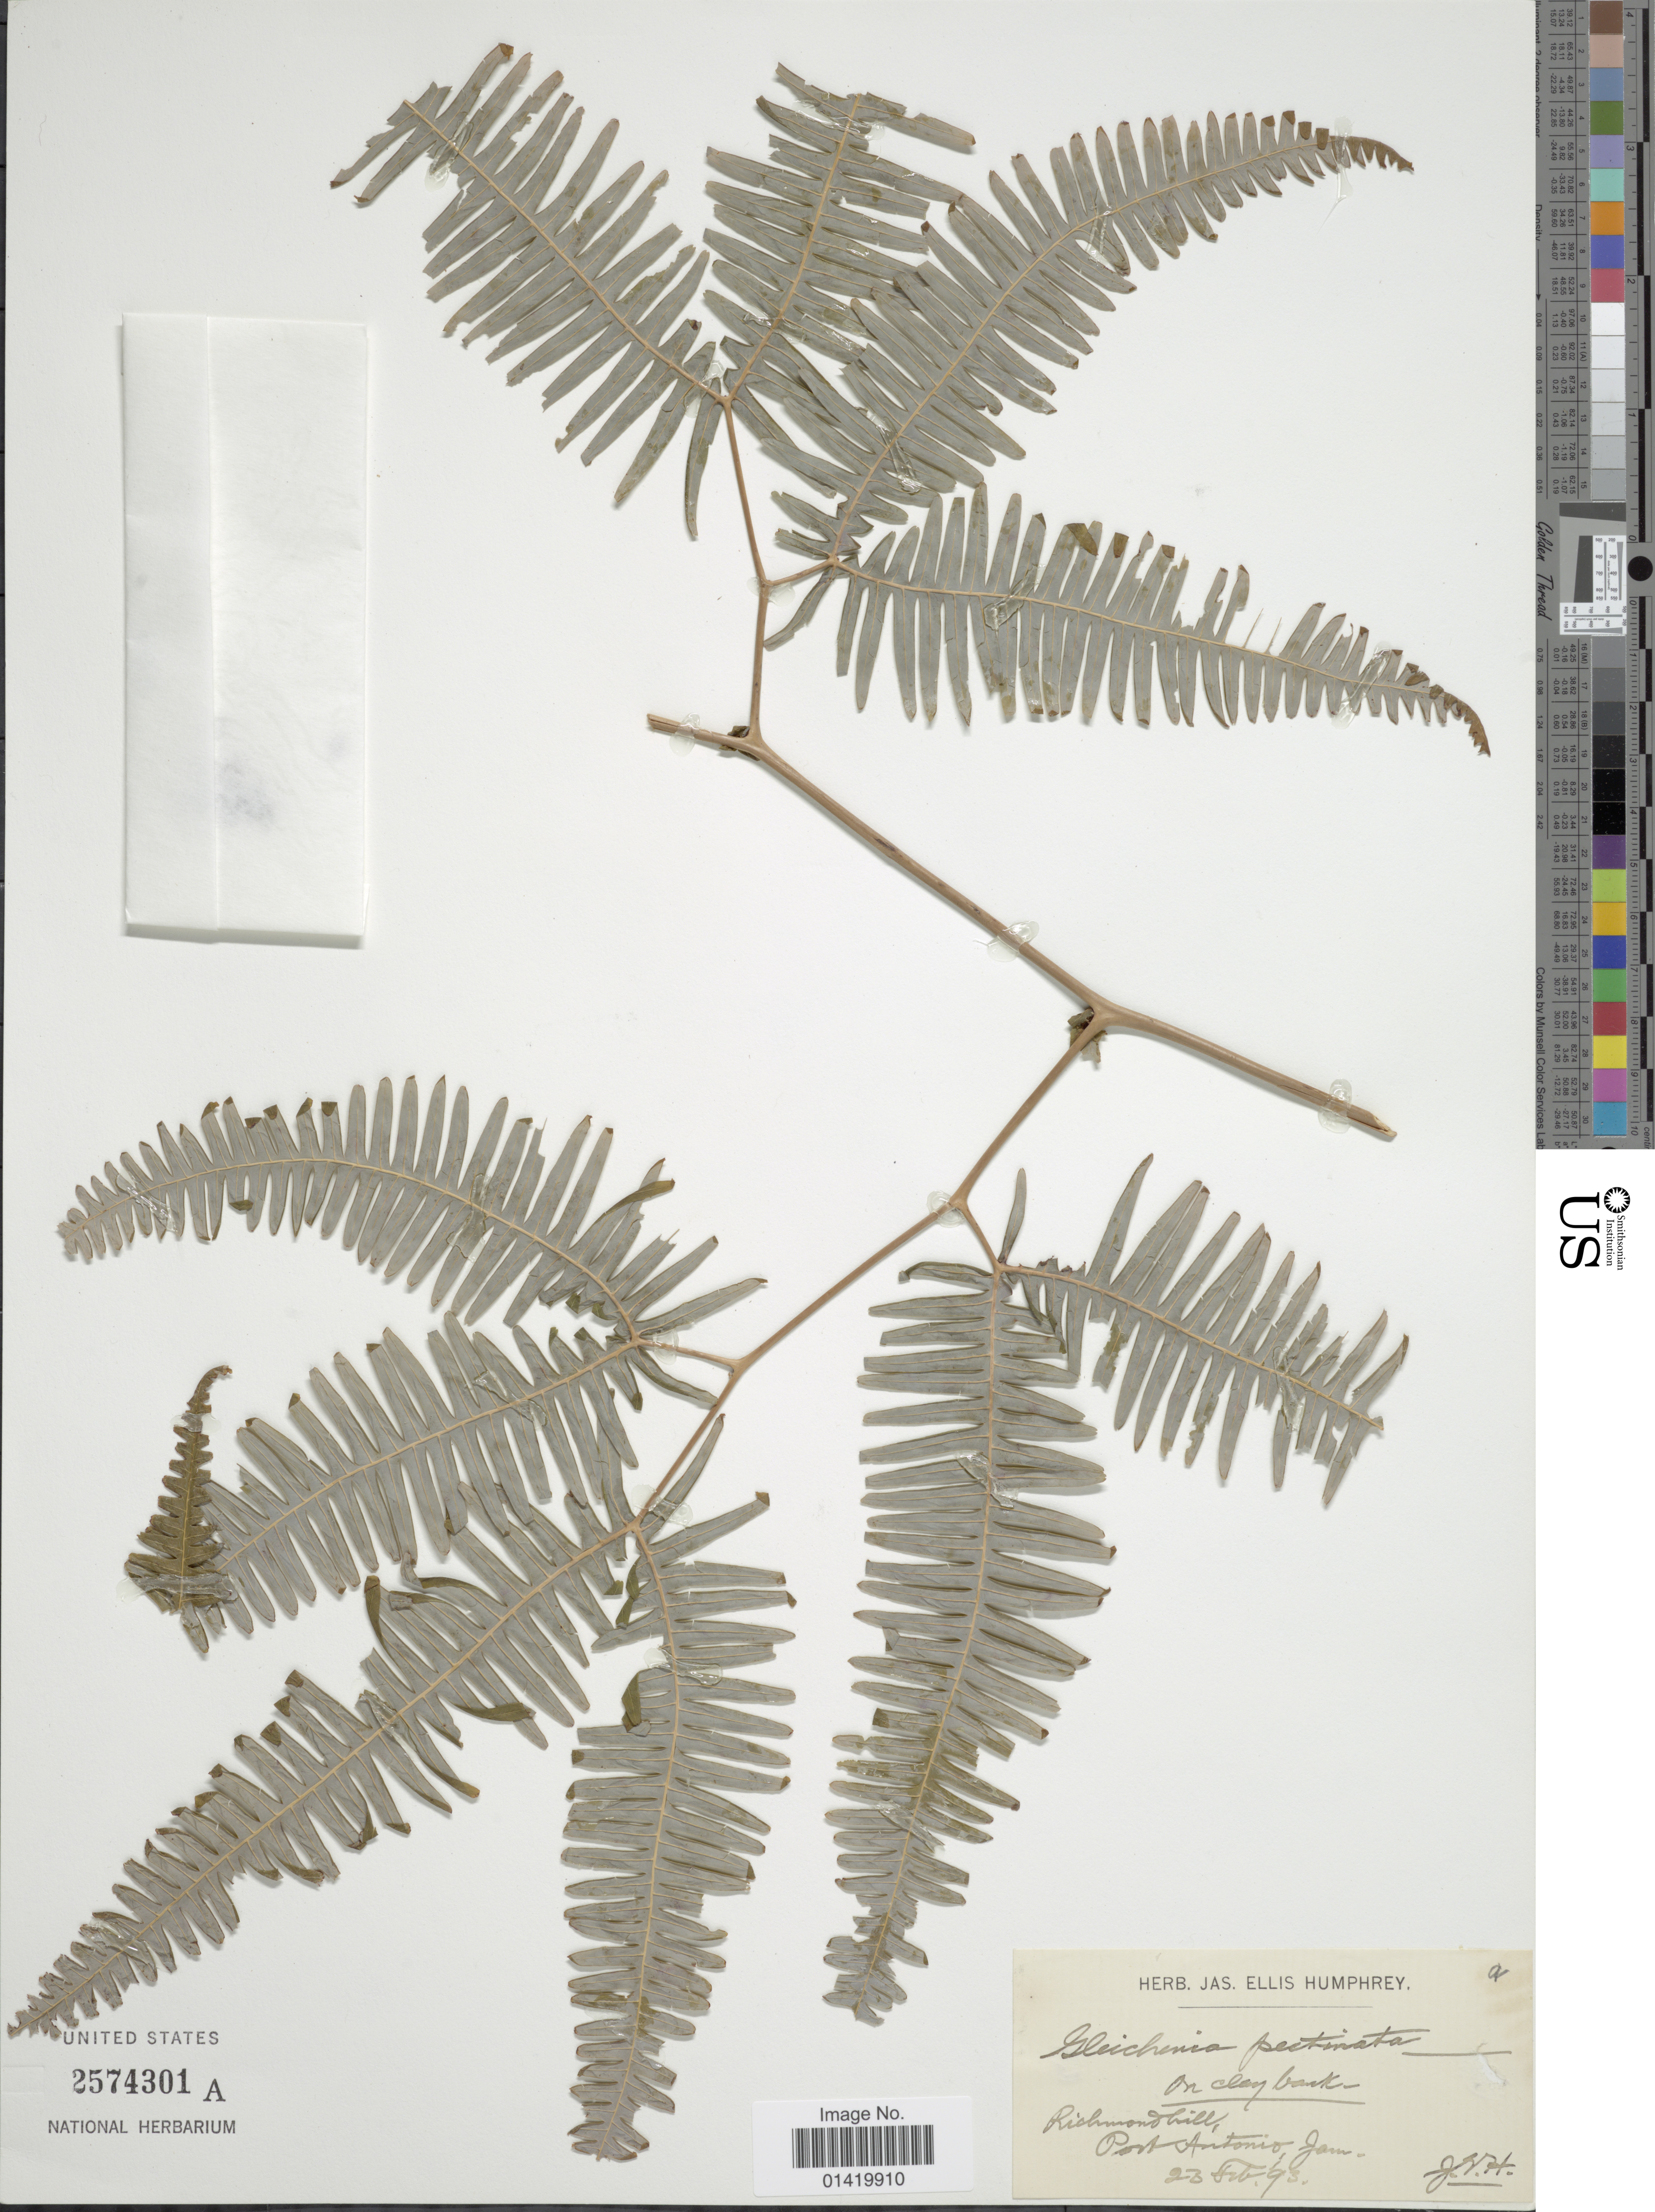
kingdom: Plantae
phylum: Tracheophyta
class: Polypodiopsida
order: Gleicheniales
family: Gleicheniaceae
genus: Gleichenella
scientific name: Gleichenella pectinata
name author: (Willd.) Ching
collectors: J. Humphrey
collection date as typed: Transcribed d/m/y: 23/2/93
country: Jamaica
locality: Richmondhill, Port Antonio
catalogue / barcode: US 2574301A